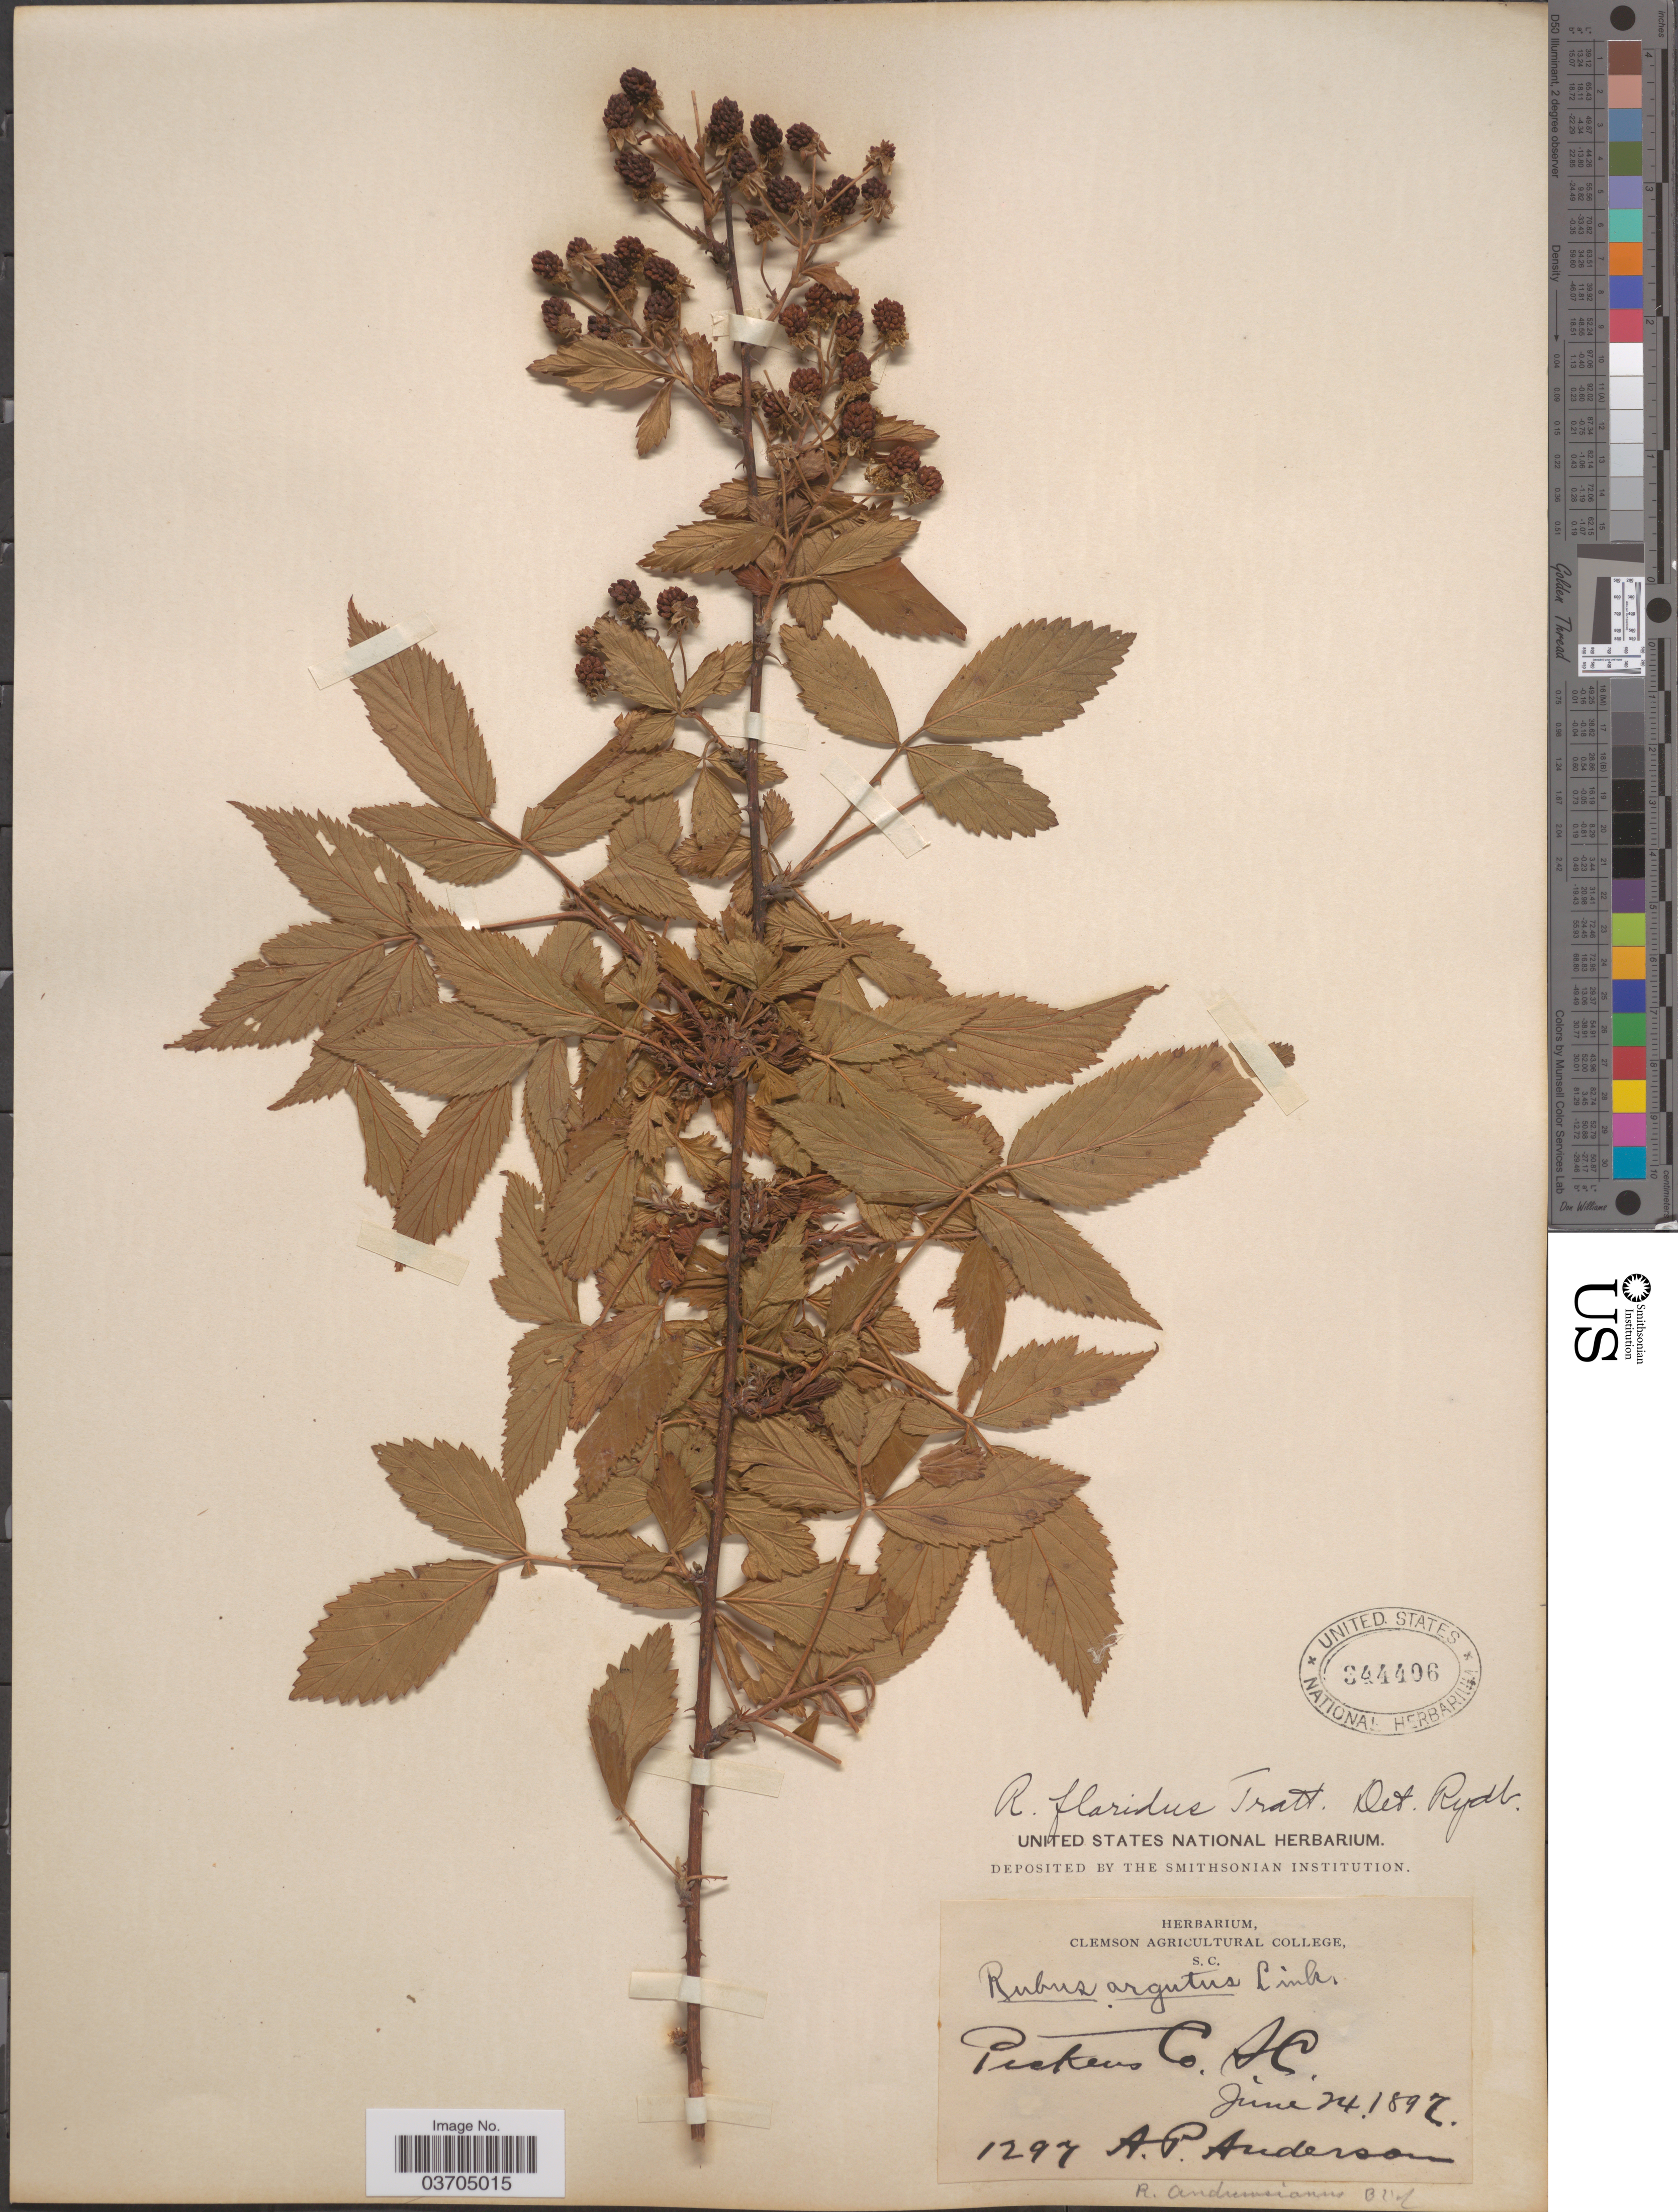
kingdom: Plantae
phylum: Tracheophyta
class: Magnoliopsida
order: Rosales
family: Rosaceae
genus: Rubus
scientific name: Rubus floridus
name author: Tratt.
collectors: A. P. Anderson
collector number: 1297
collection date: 1897-06-24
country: United States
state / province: South Carolina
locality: Pickens Co.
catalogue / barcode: US 344406